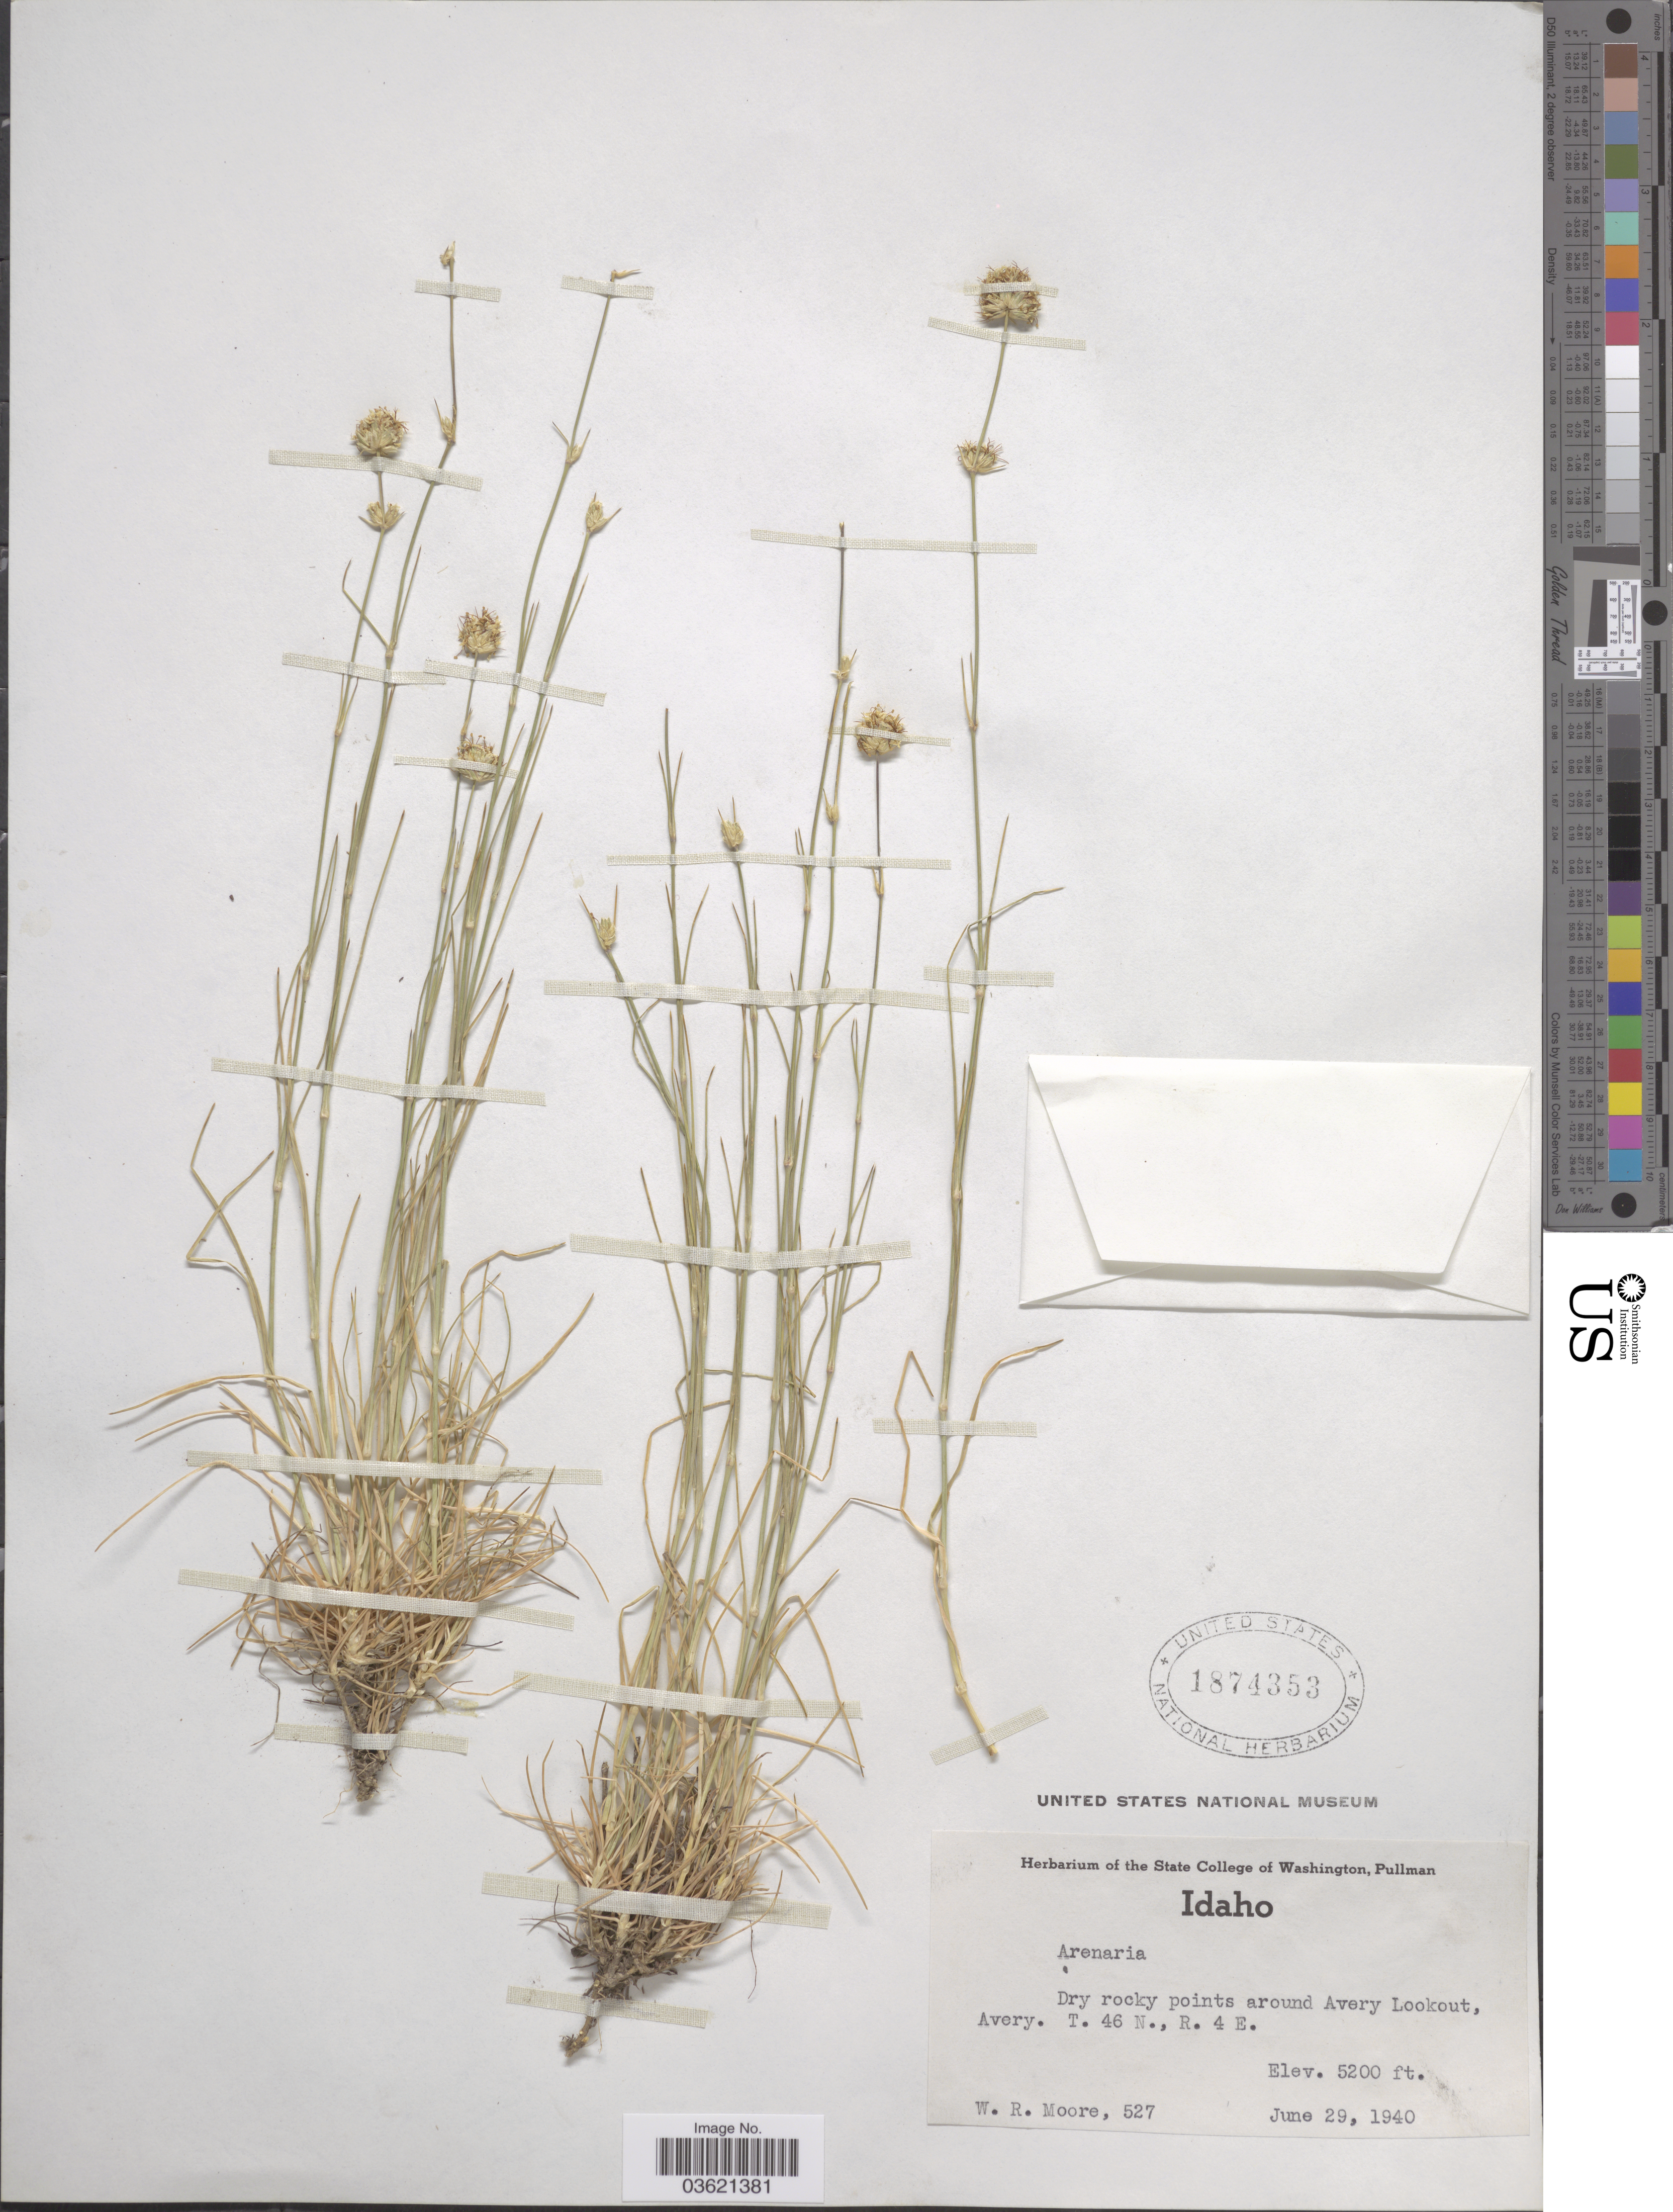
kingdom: Plantae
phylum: Tracheophyta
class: Magnoliopsida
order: Caryophyllales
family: Caryophyllaceae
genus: Arenaria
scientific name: Arenaria sp.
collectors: W. Moore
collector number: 527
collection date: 1940-06-29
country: United States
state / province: Idaho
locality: Dry rocky points around Avery Lookout, Avery. T. 46 N., R. 4 E.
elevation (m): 1585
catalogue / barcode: US 1874353